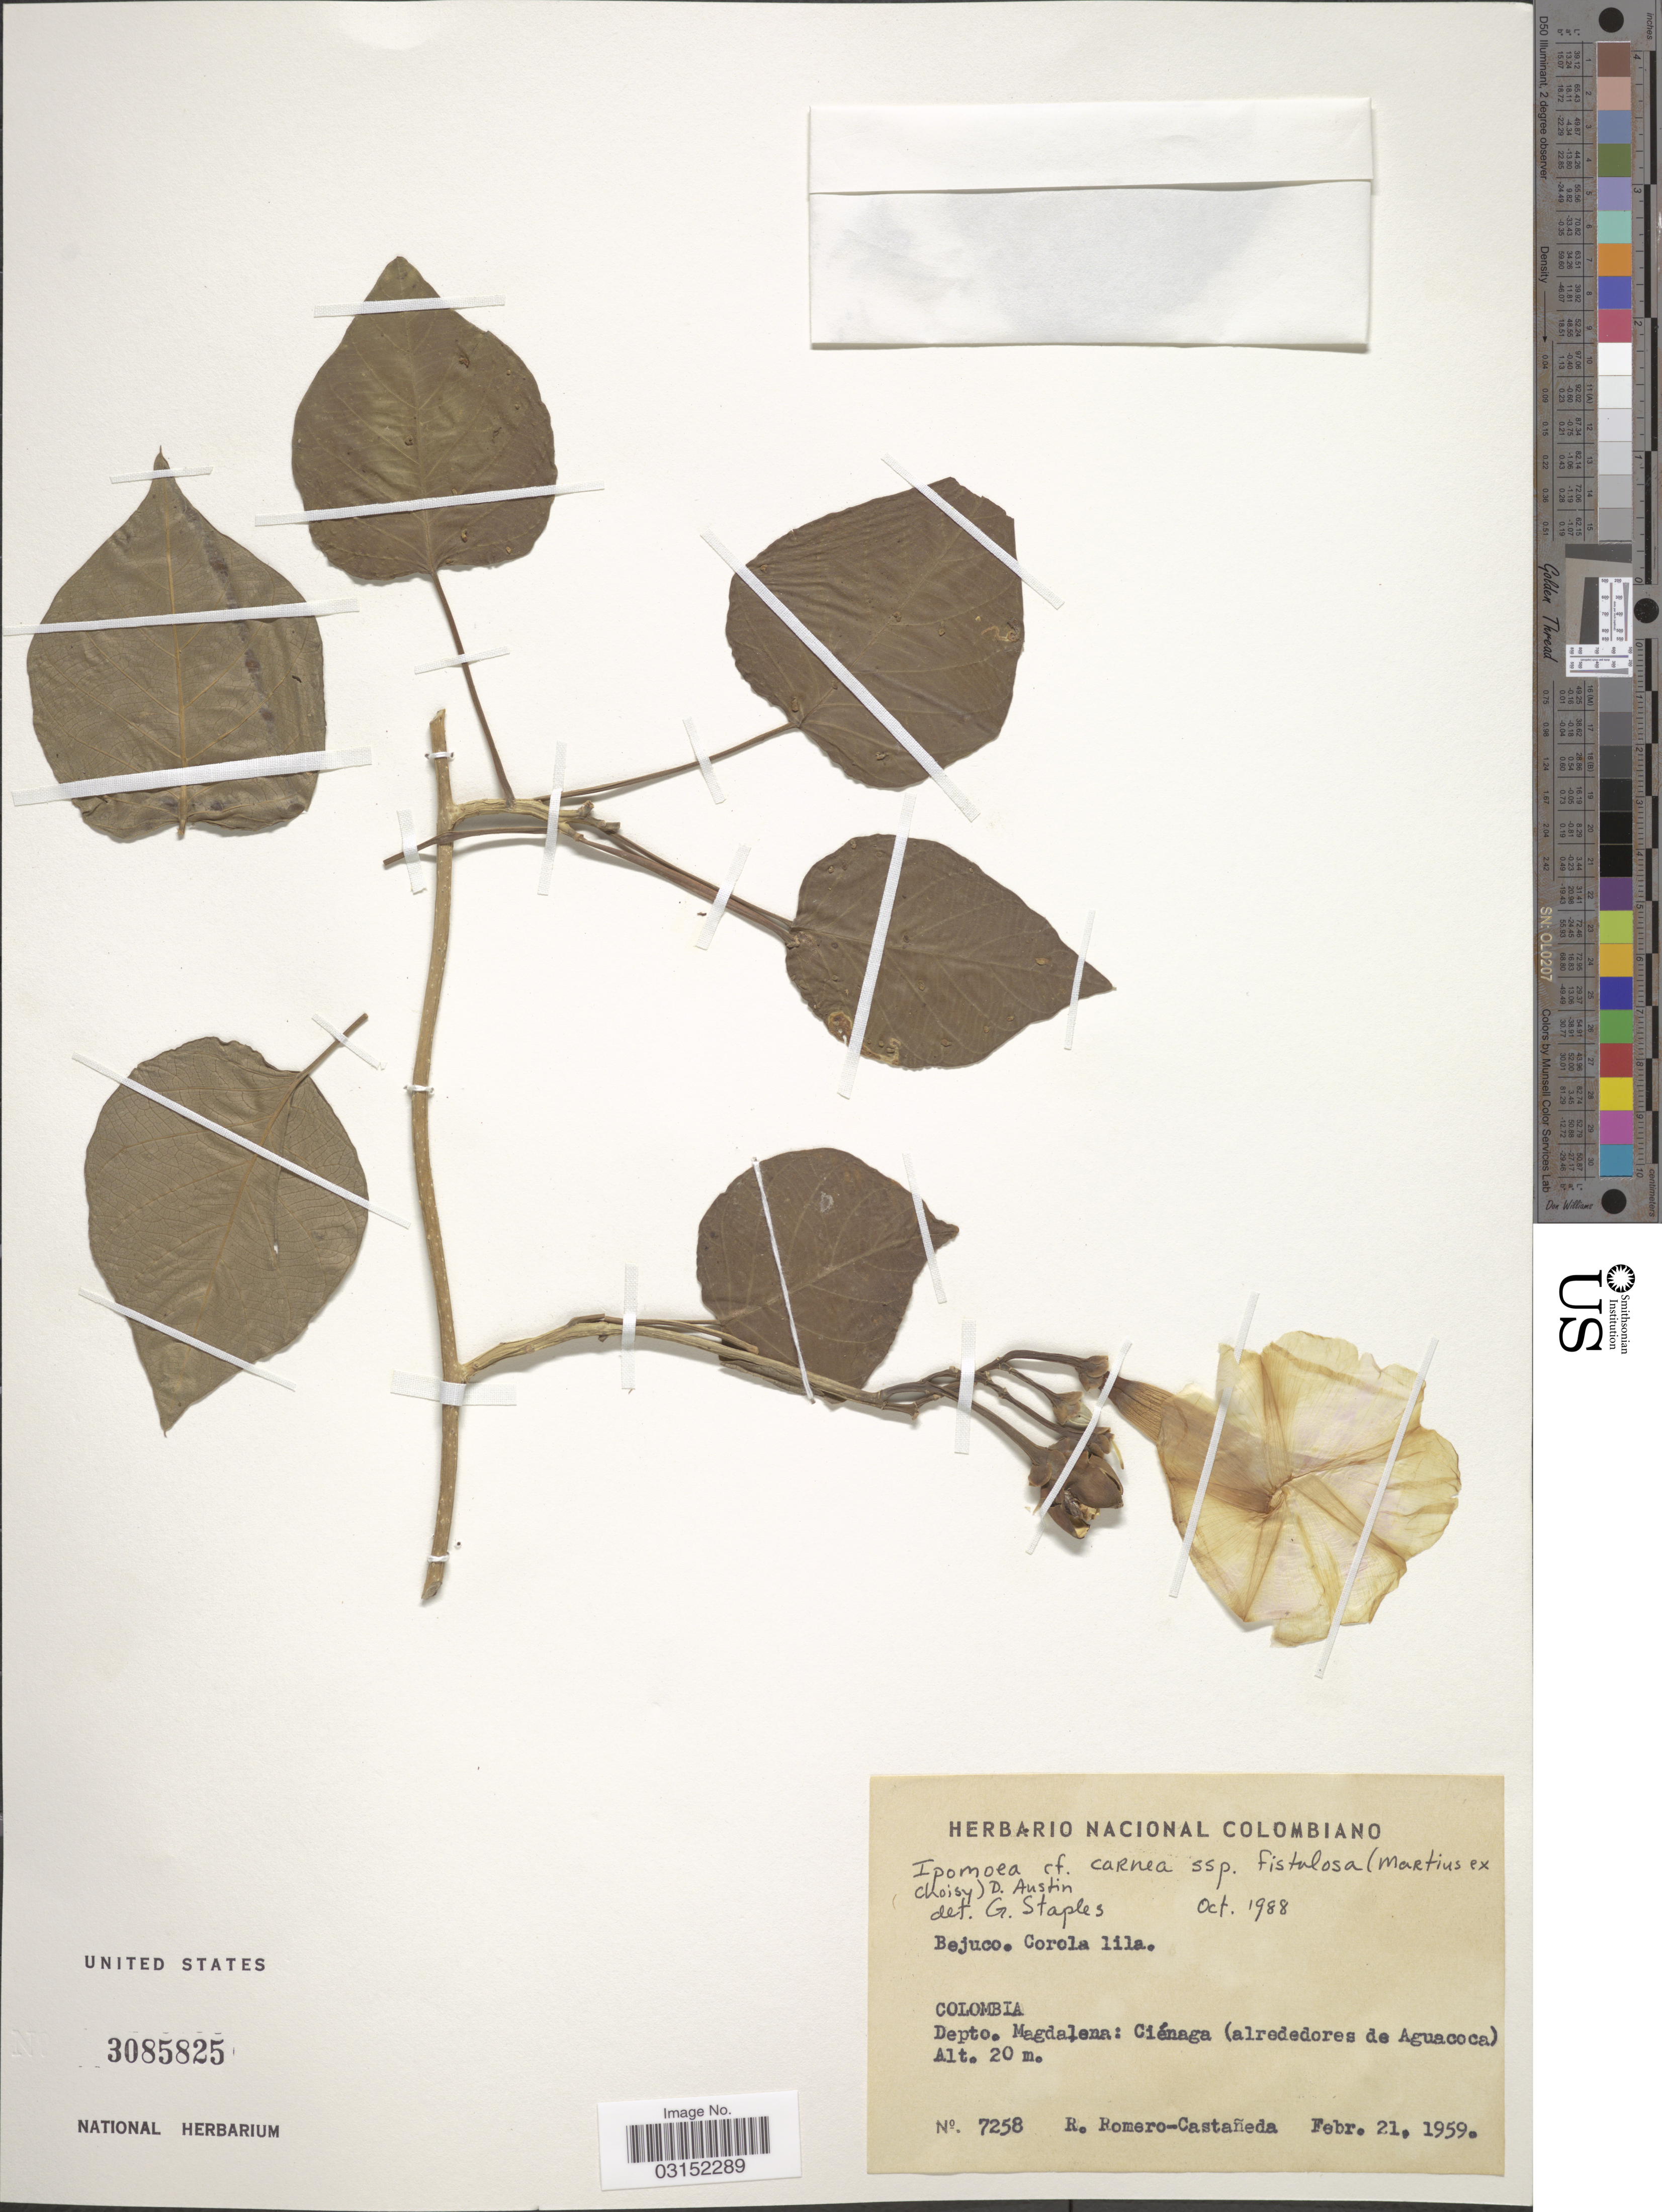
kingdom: Plantae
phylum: Tracheophyta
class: Magnoliopsida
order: Solanales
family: Convolvulaceae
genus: Ipomoea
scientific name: Ipomoea carnea subsp. fistulosa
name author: (Mart. ex Choisy) D.F. Austin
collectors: R. Romero Castañeda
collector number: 7258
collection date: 1959-02-21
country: Colombia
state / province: Magdalena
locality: Depto. Magdalena: Ciénaga (alrededores de Aguacoca).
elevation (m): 20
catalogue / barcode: US 3085825